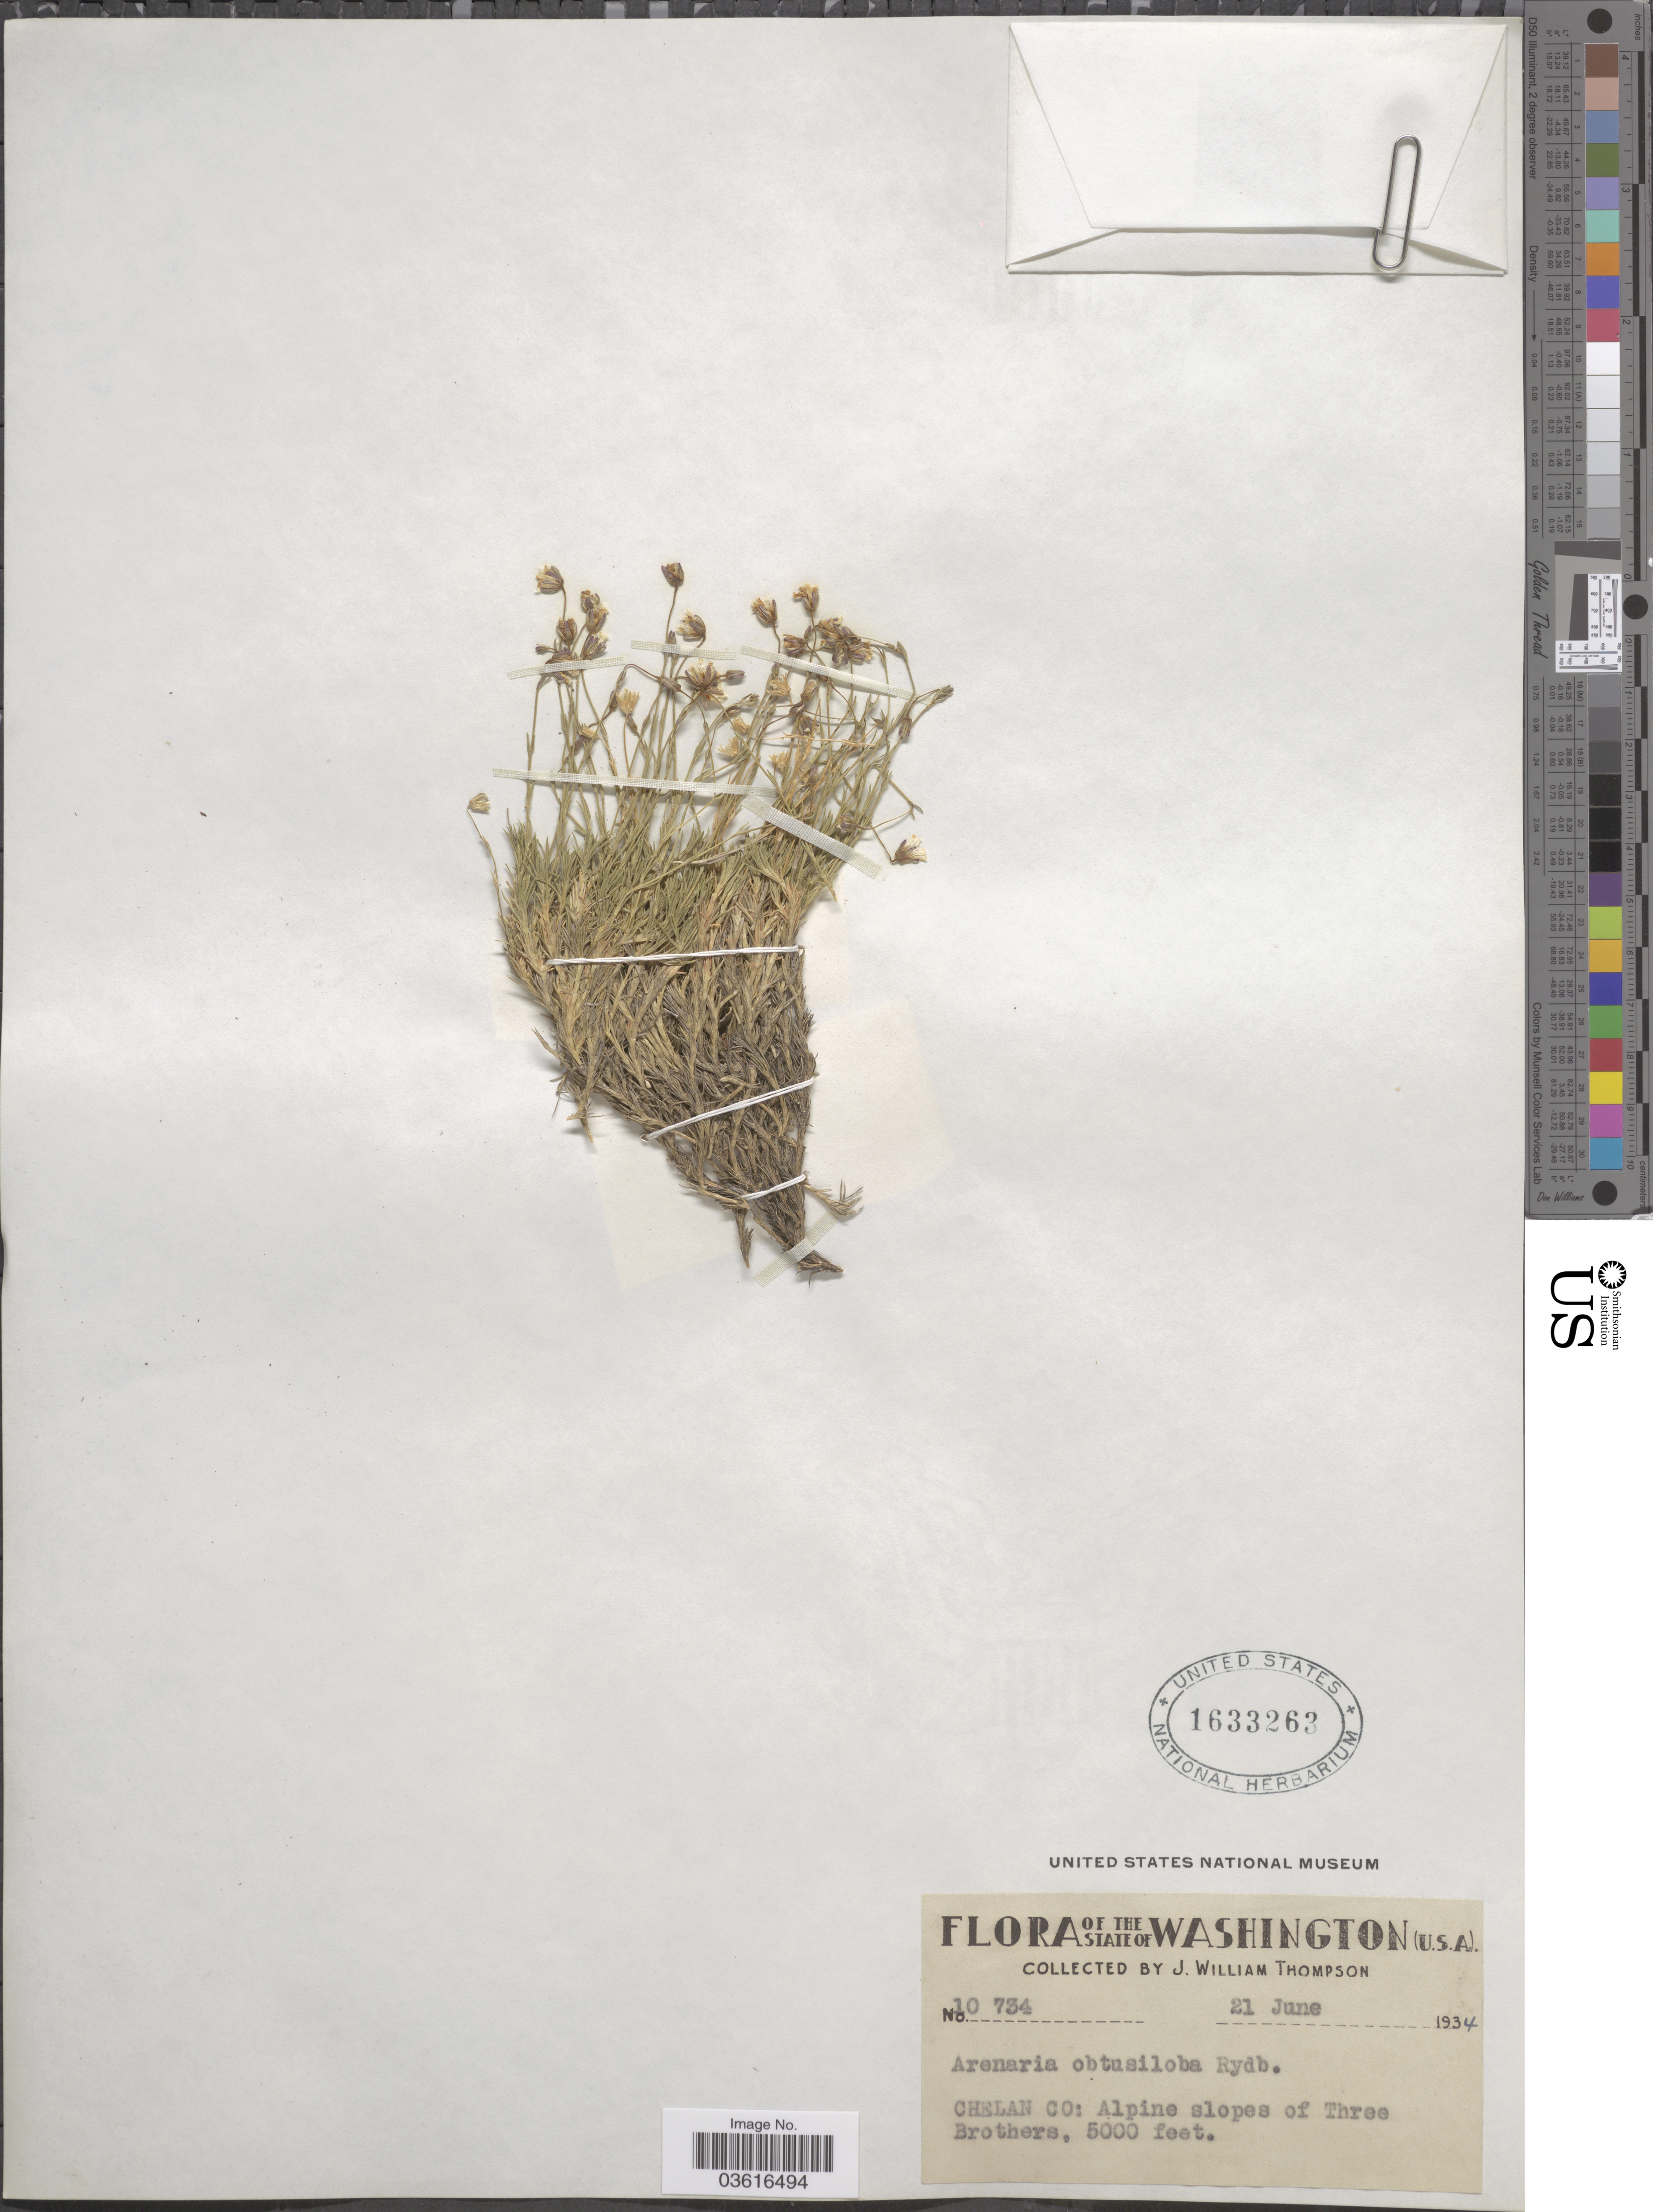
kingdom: Plantae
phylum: Tracheophyta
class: Magnoliopsida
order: Caryophyllales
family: Caryophyllaceae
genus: Cherleria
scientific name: Cherleria obtusiloba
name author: (Rydb.) A.J. Moore & Dillenb.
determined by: Strong, M. T., (US), Smithsonian Institution - National Museum of Natural History (UNITED STATES)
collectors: J. W. Thompson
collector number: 10734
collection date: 1934-06-21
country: United States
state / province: Washington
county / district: Chelan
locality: Chelan Co: Alpine slopes of Three Brothers.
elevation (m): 1524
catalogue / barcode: US 1633263